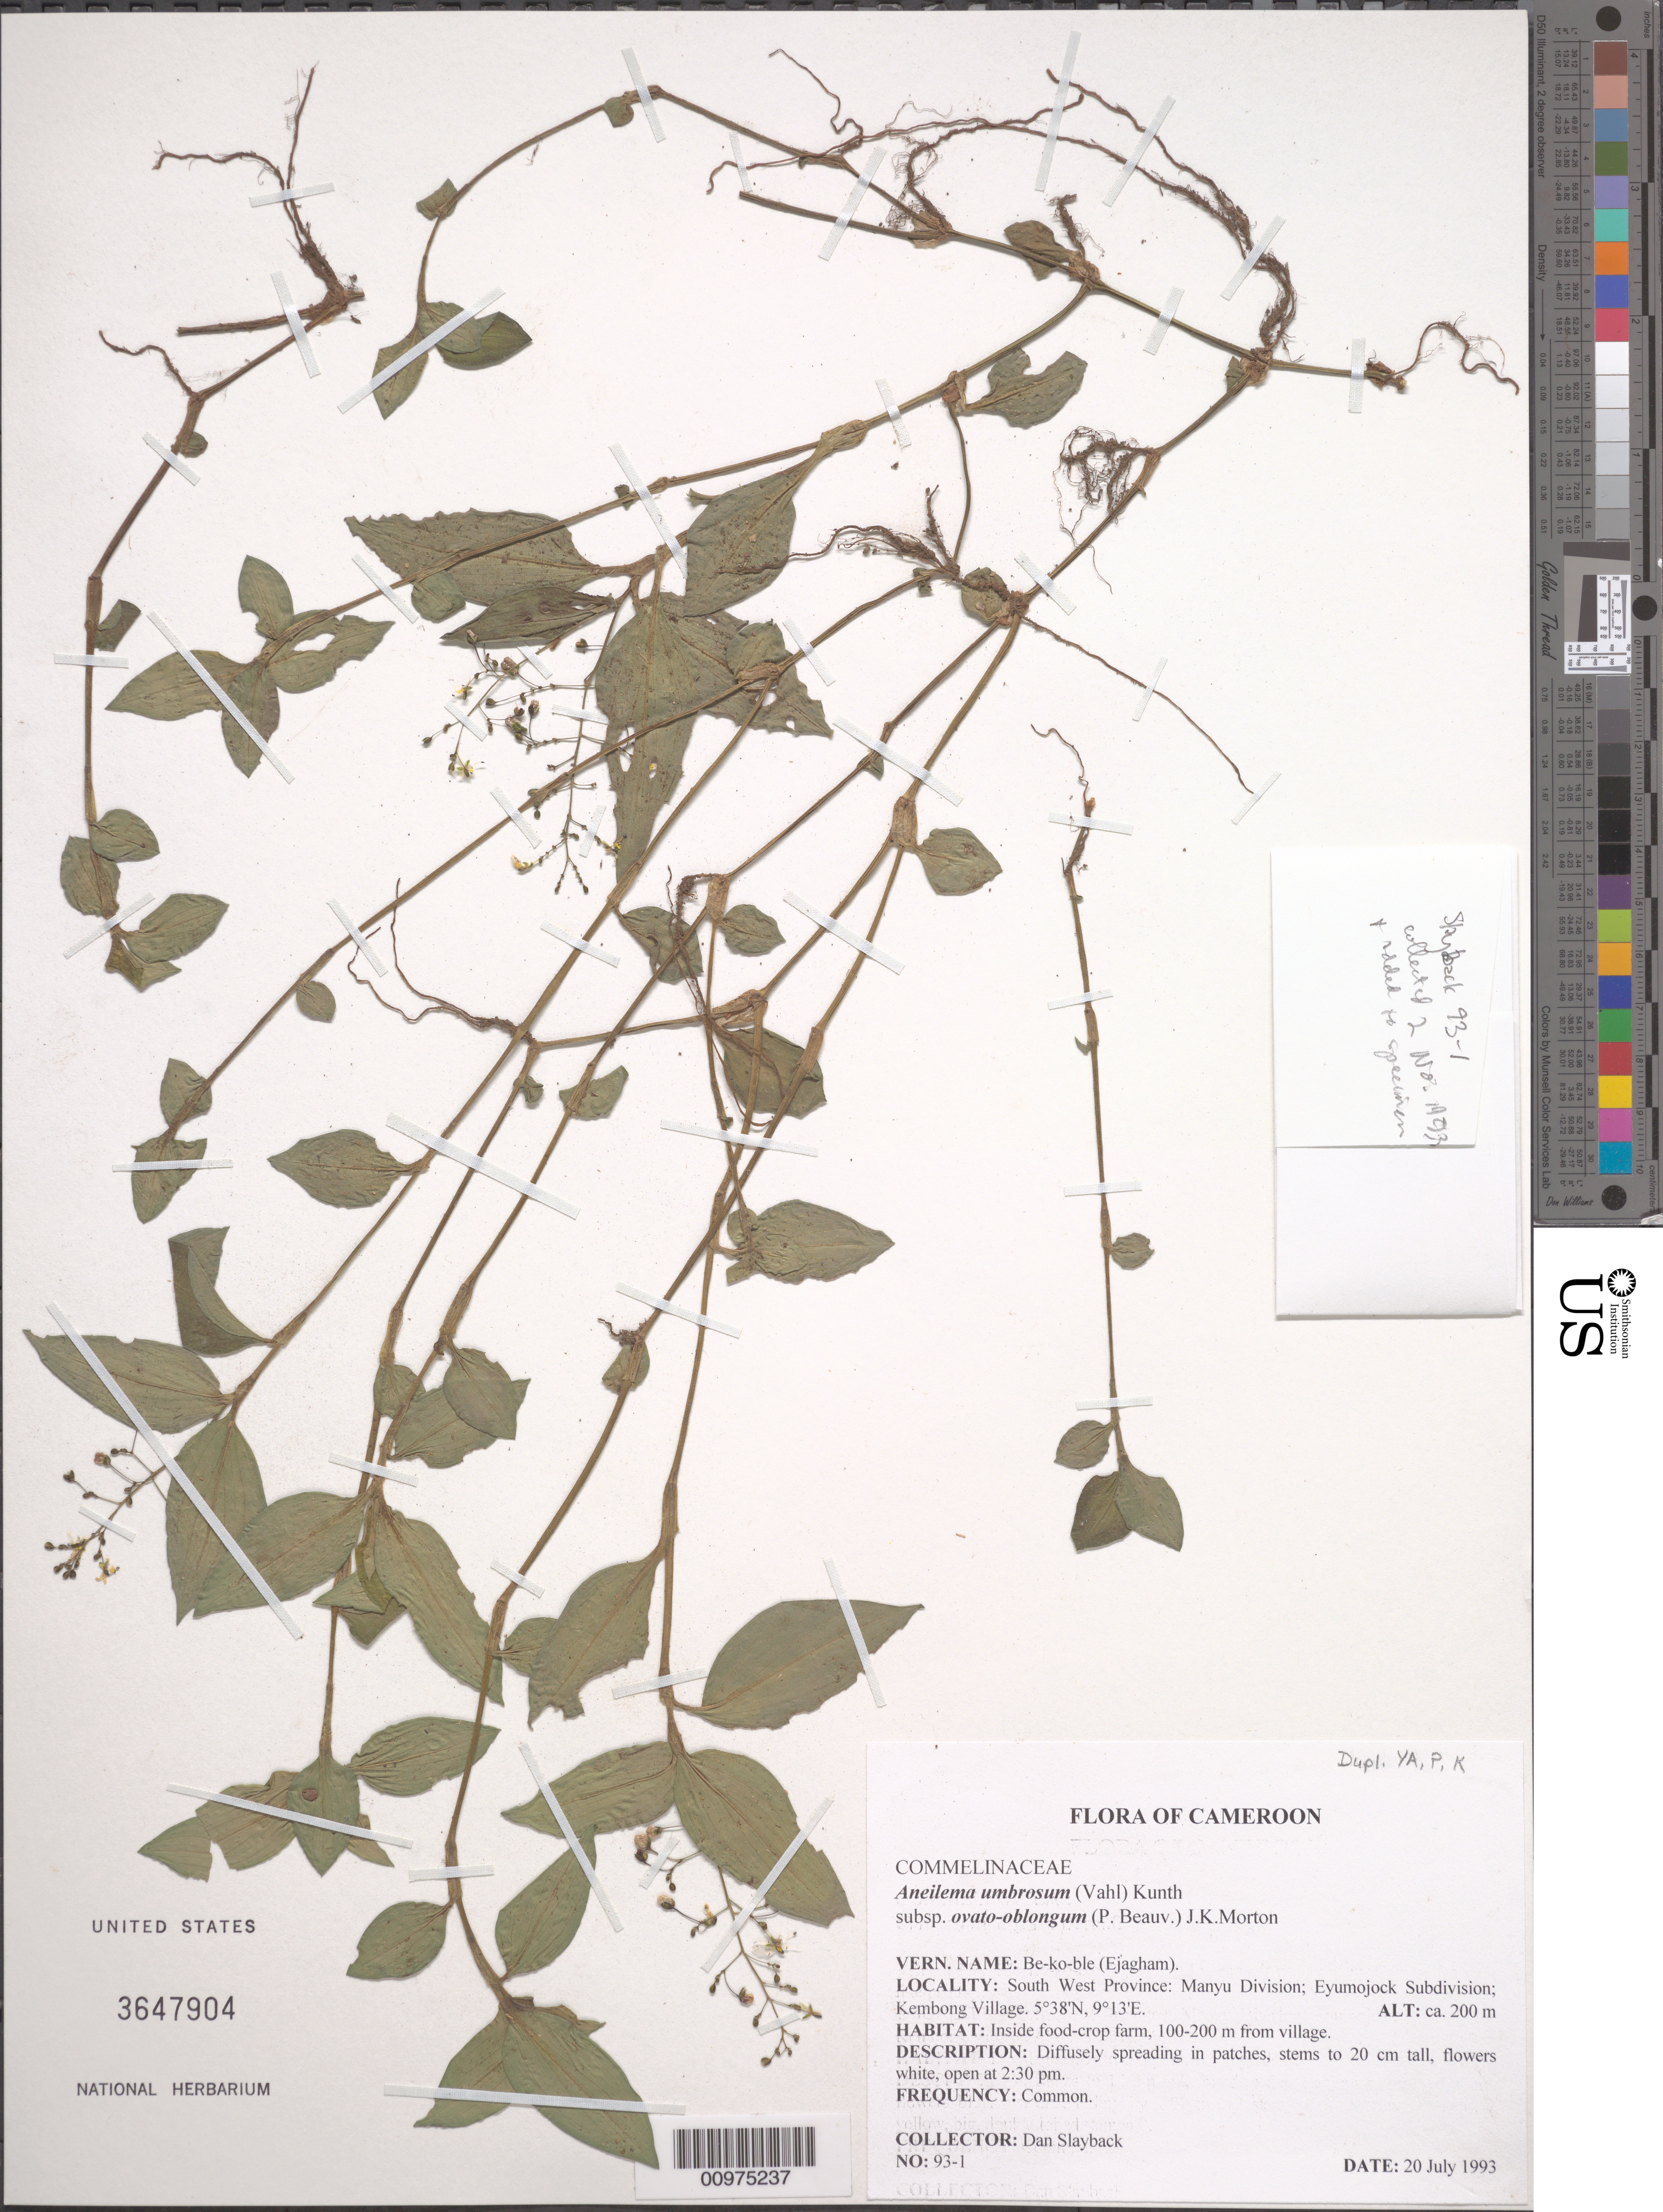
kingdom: Plantae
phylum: Tracheophyta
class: Liliopsida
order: Commelinales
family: Commelinaceae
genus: Aneilema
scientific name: Aneilema umbrosum subsp. ovato-oblongum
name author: (P. Beauv.) J.K. Morton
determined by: Faden, Robert B., (US), Smithsonian Institution - National Museum of Natural History (UNITED STATES)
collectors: D. Slayback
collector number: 93-1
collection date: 1993-07-20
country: Cameroon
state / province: Sud-Ouest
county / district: Manyu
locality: Kembong Village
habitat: Inside food-crop farm, 100-200 m from village.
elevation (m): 200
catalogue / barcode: US 3647904